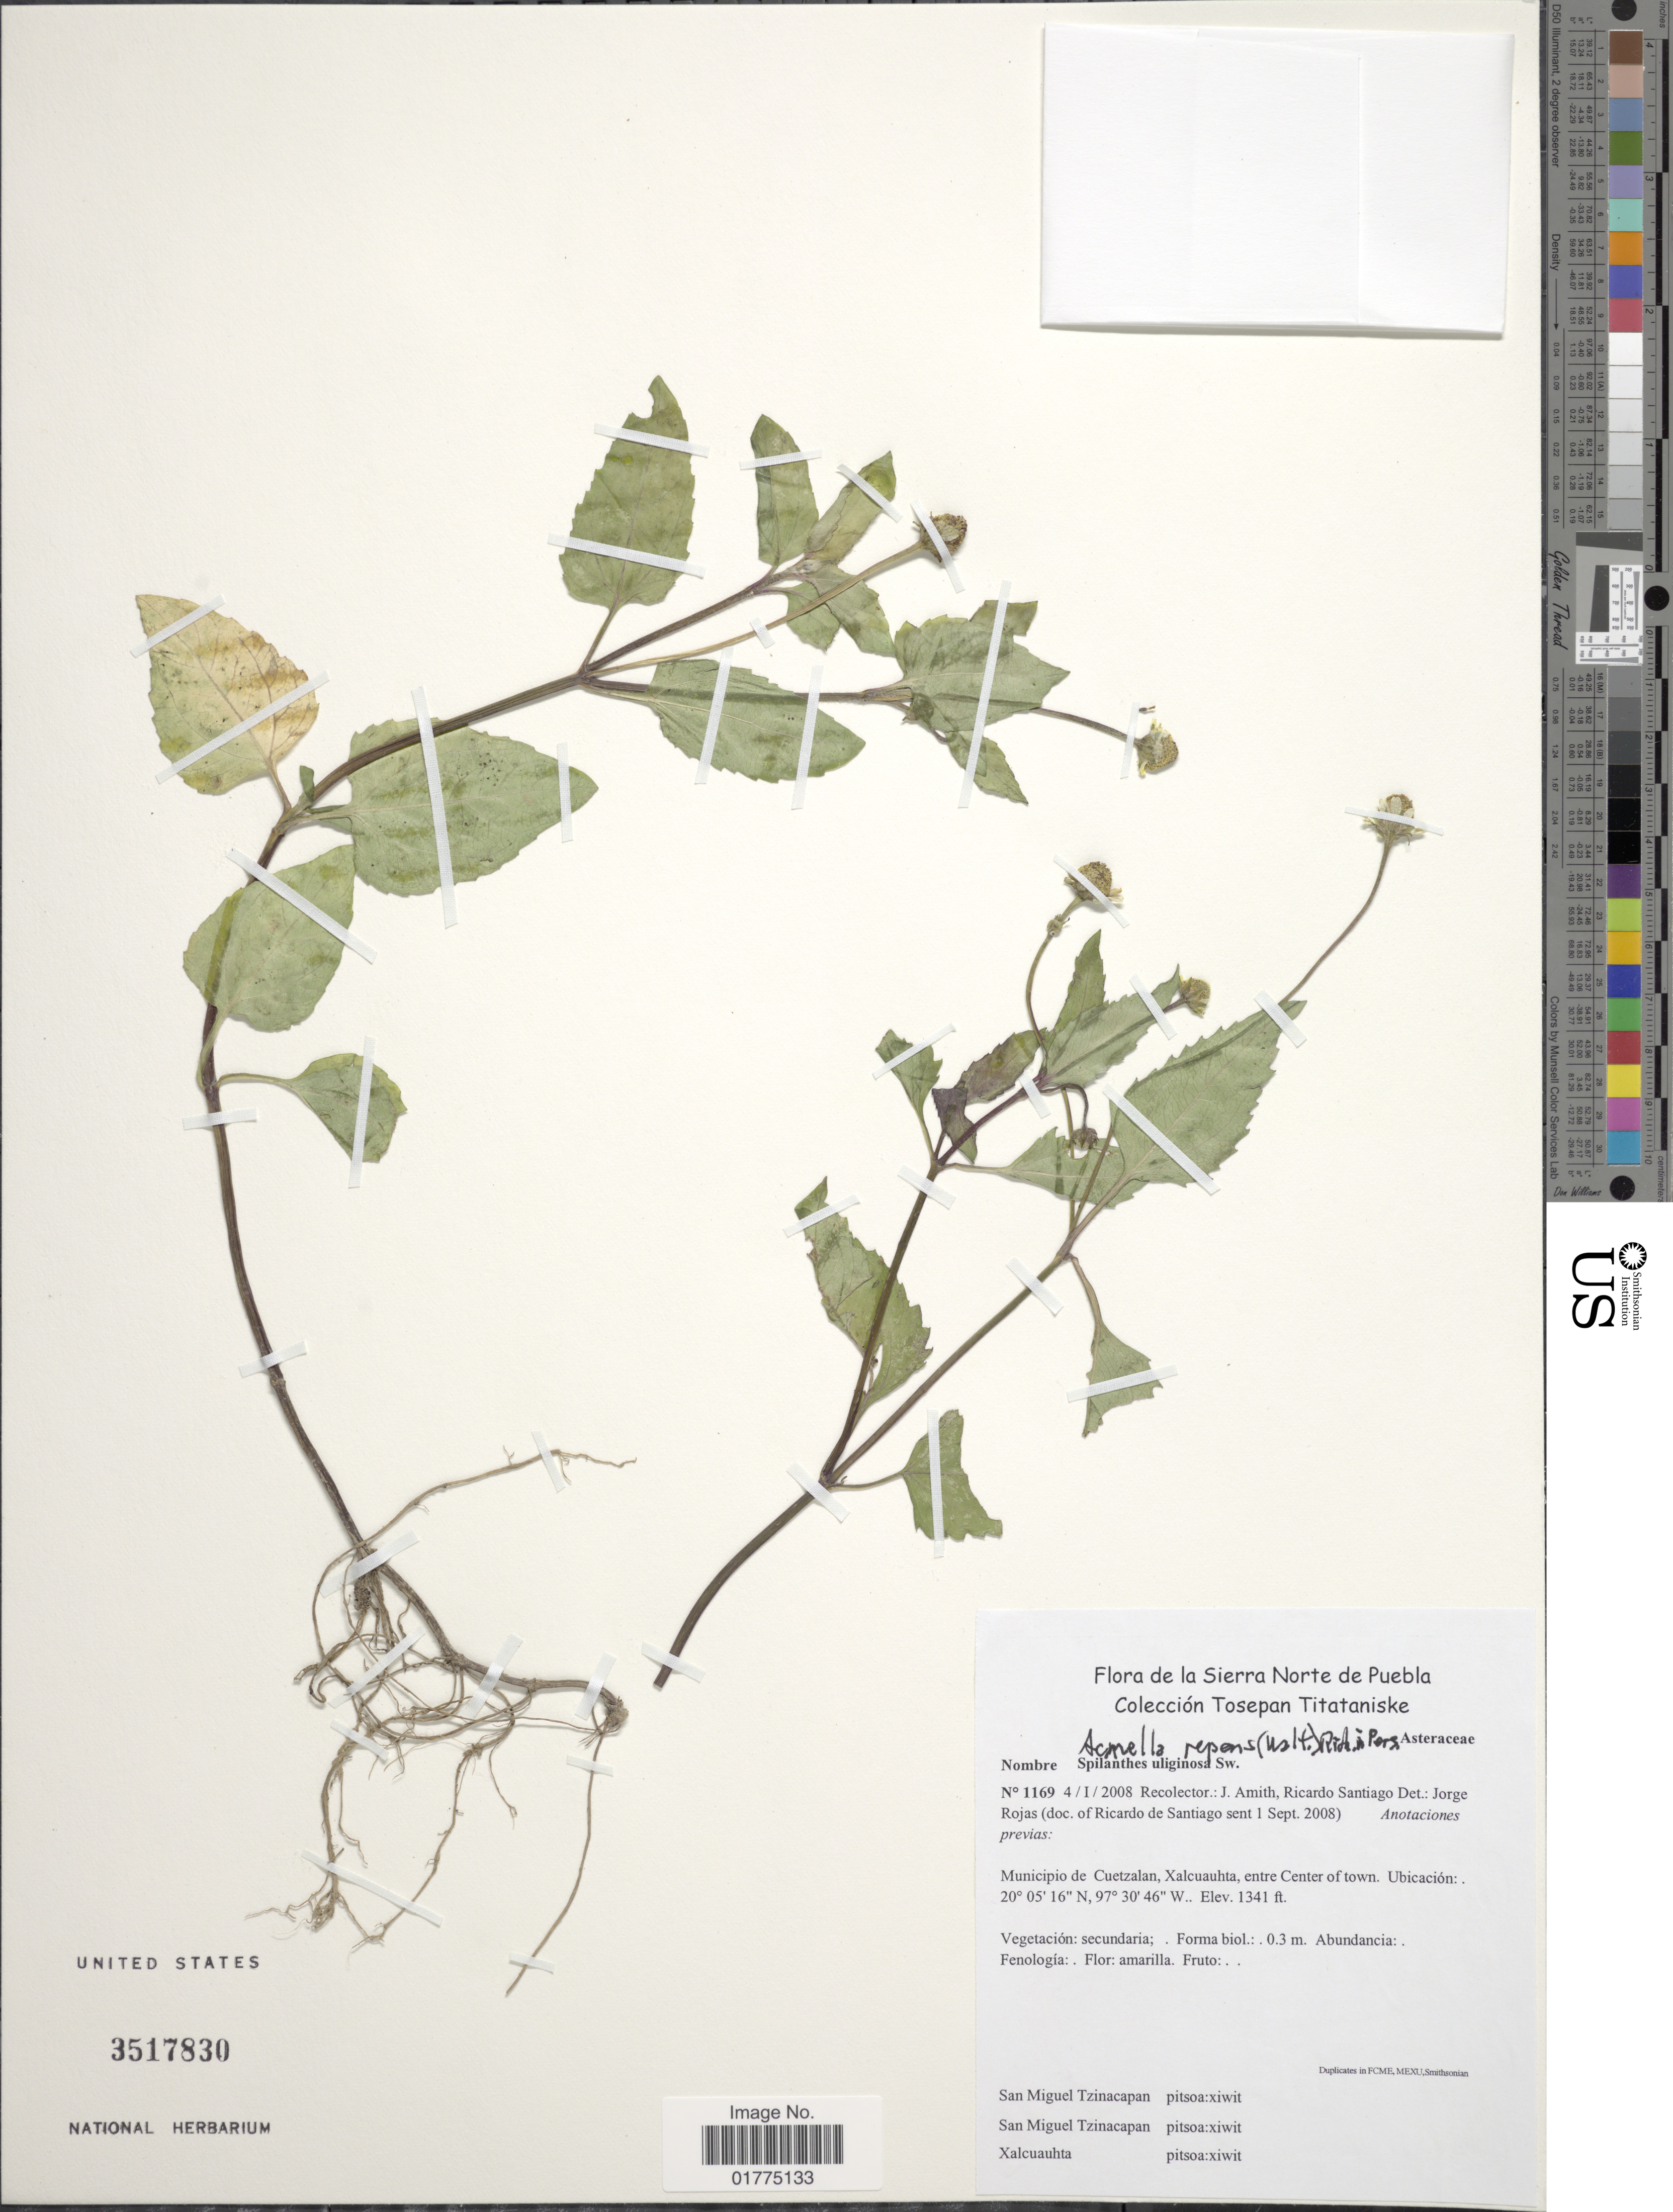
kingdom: Plantae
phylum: Tracheophyta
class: Magnoliopsida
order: Asterales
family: Asteraceae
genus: Heliopsis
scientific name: Heliopsis buphthalmoides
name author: (Jacq.) Dunal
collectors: J. D. Amith & R. Santiago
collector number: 1169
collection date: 2008-01-04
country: Mexico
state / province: Puebla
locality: Sierra Norte de Puebla. Municipio de Cuetzalan, Xalcuauhta, entre Center of town. Ubicación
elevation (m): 409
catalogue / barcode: US 3517830